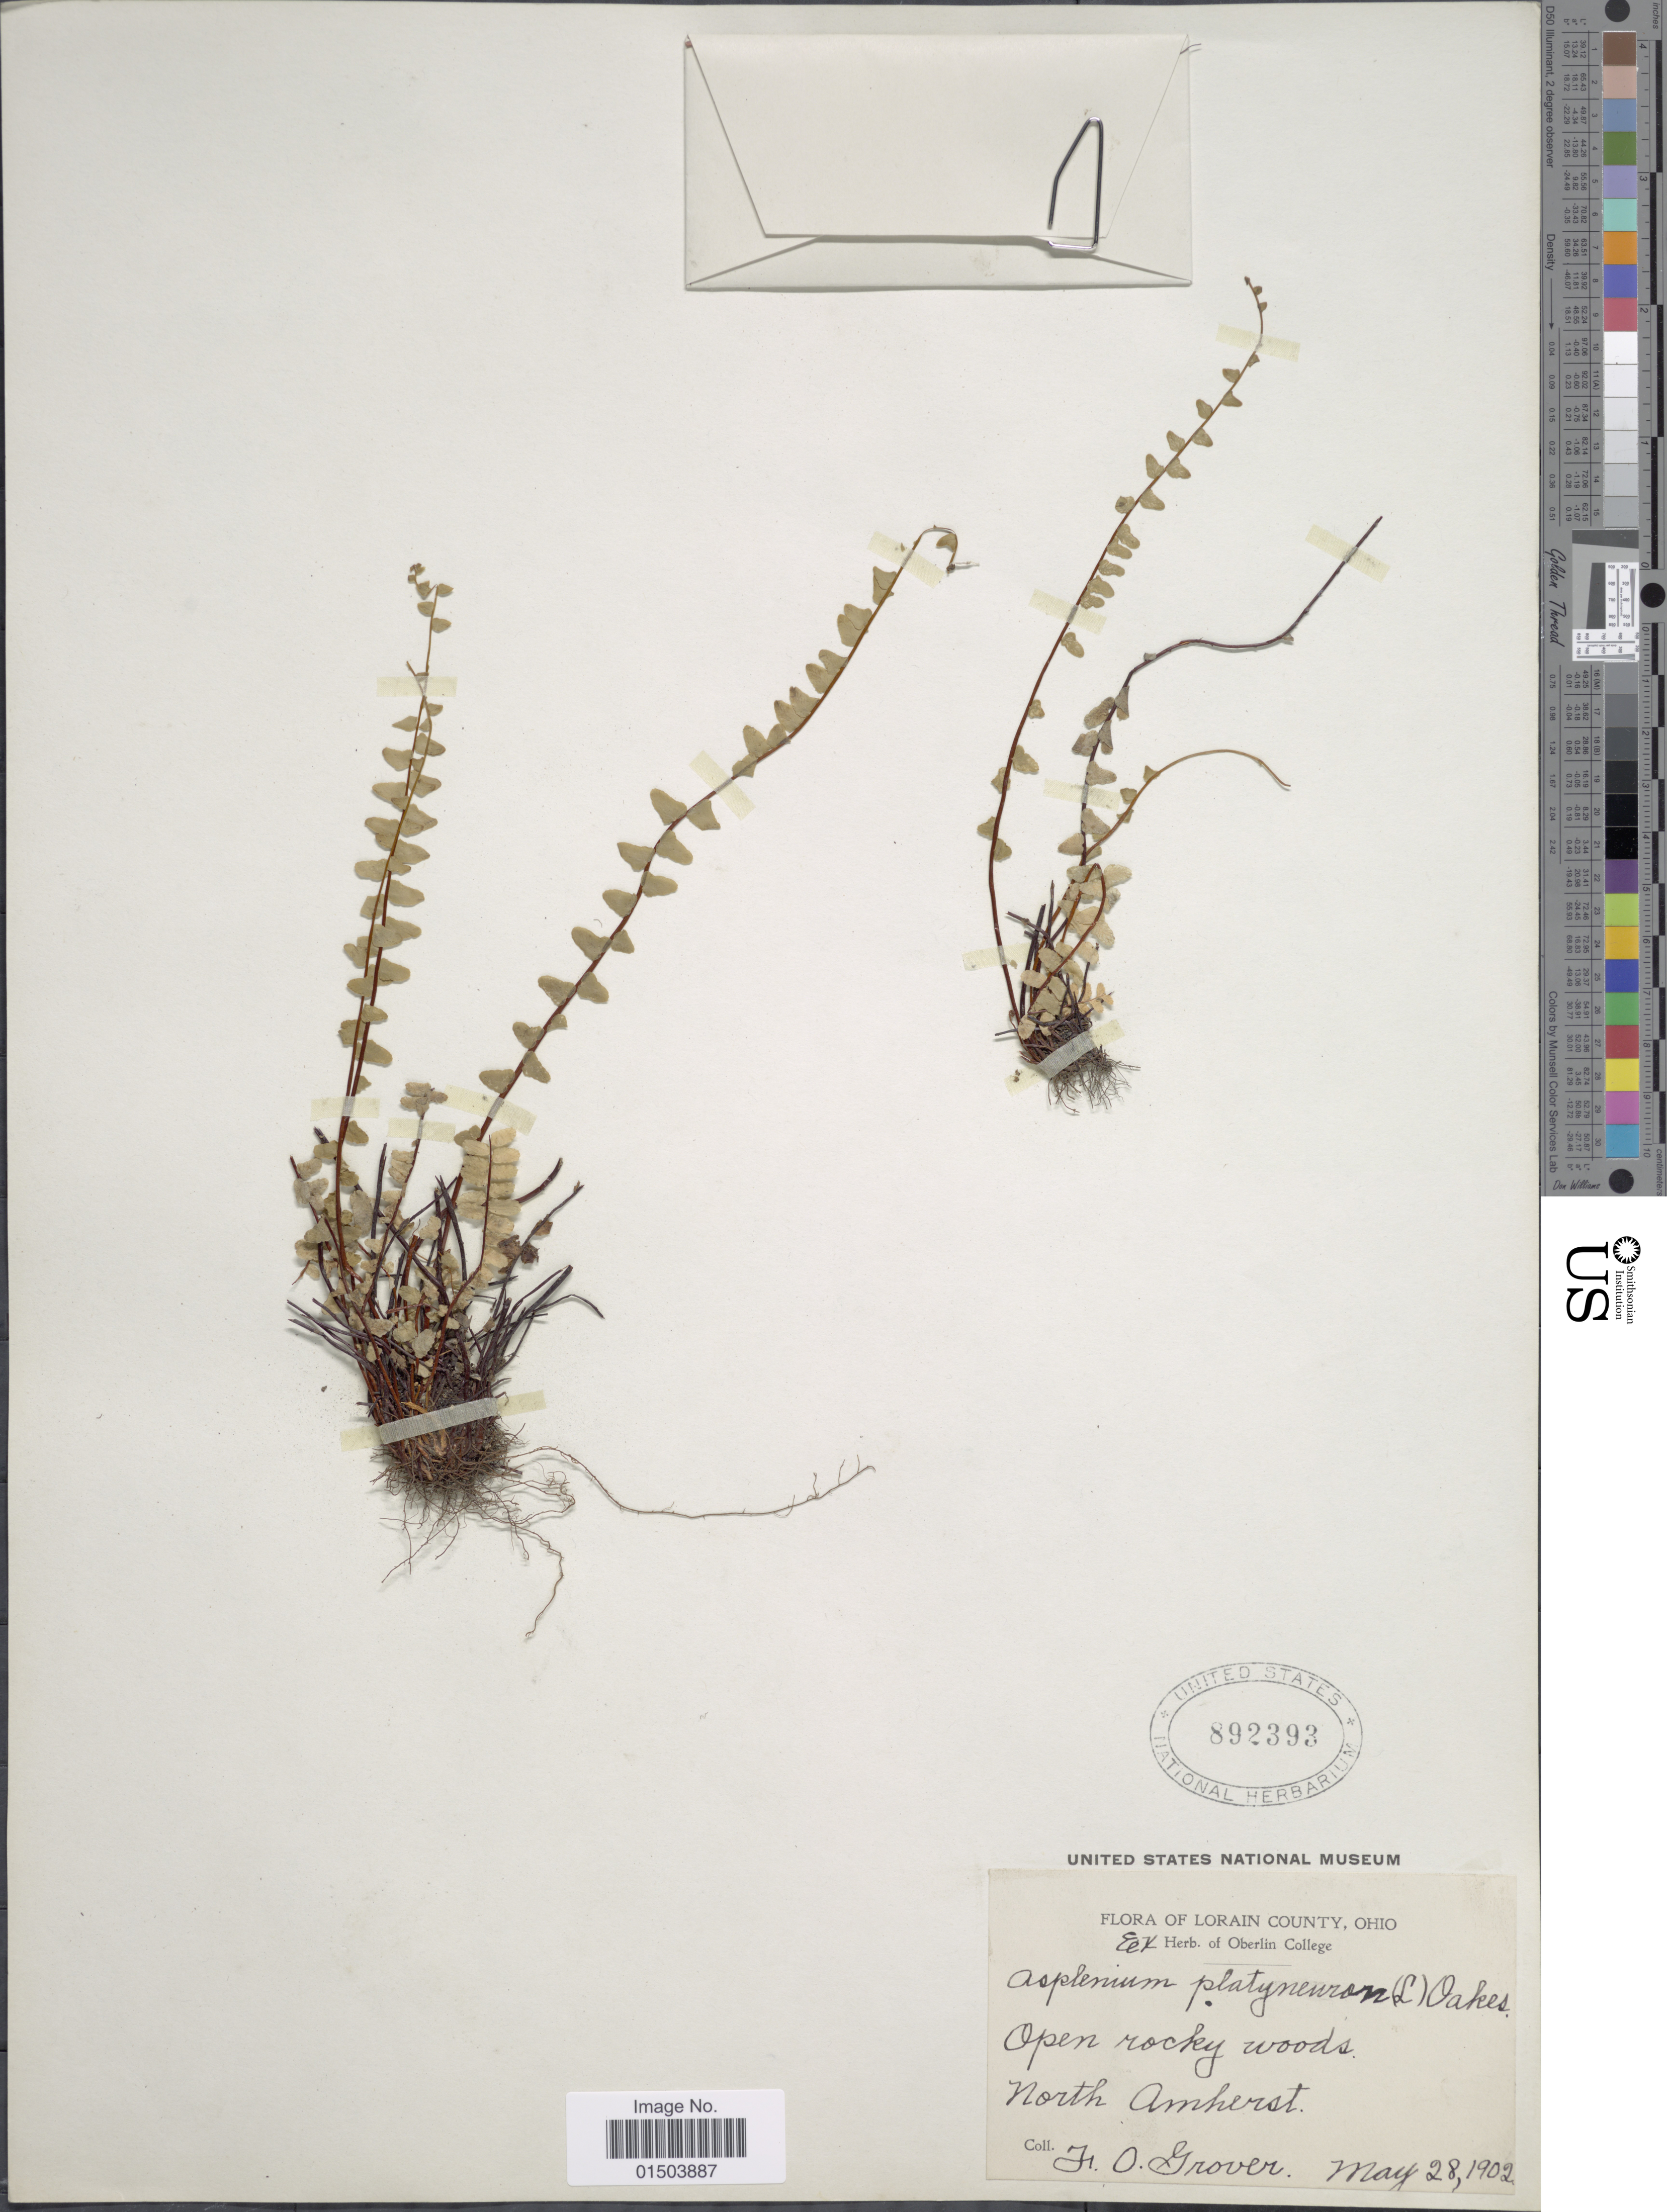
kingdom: Plantae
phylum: Tracheophyta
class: Polypodiopsida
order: Polypodiales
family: Aspleniaceae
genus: Asplenium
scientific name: Asplenium platyneuron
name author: (L.) Britton, Stearns & Poggenb.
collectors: F. Grover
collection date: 1902-05-28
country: United States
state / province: Ohio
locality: Lorain County. North Amherst.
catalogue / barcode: US 892393